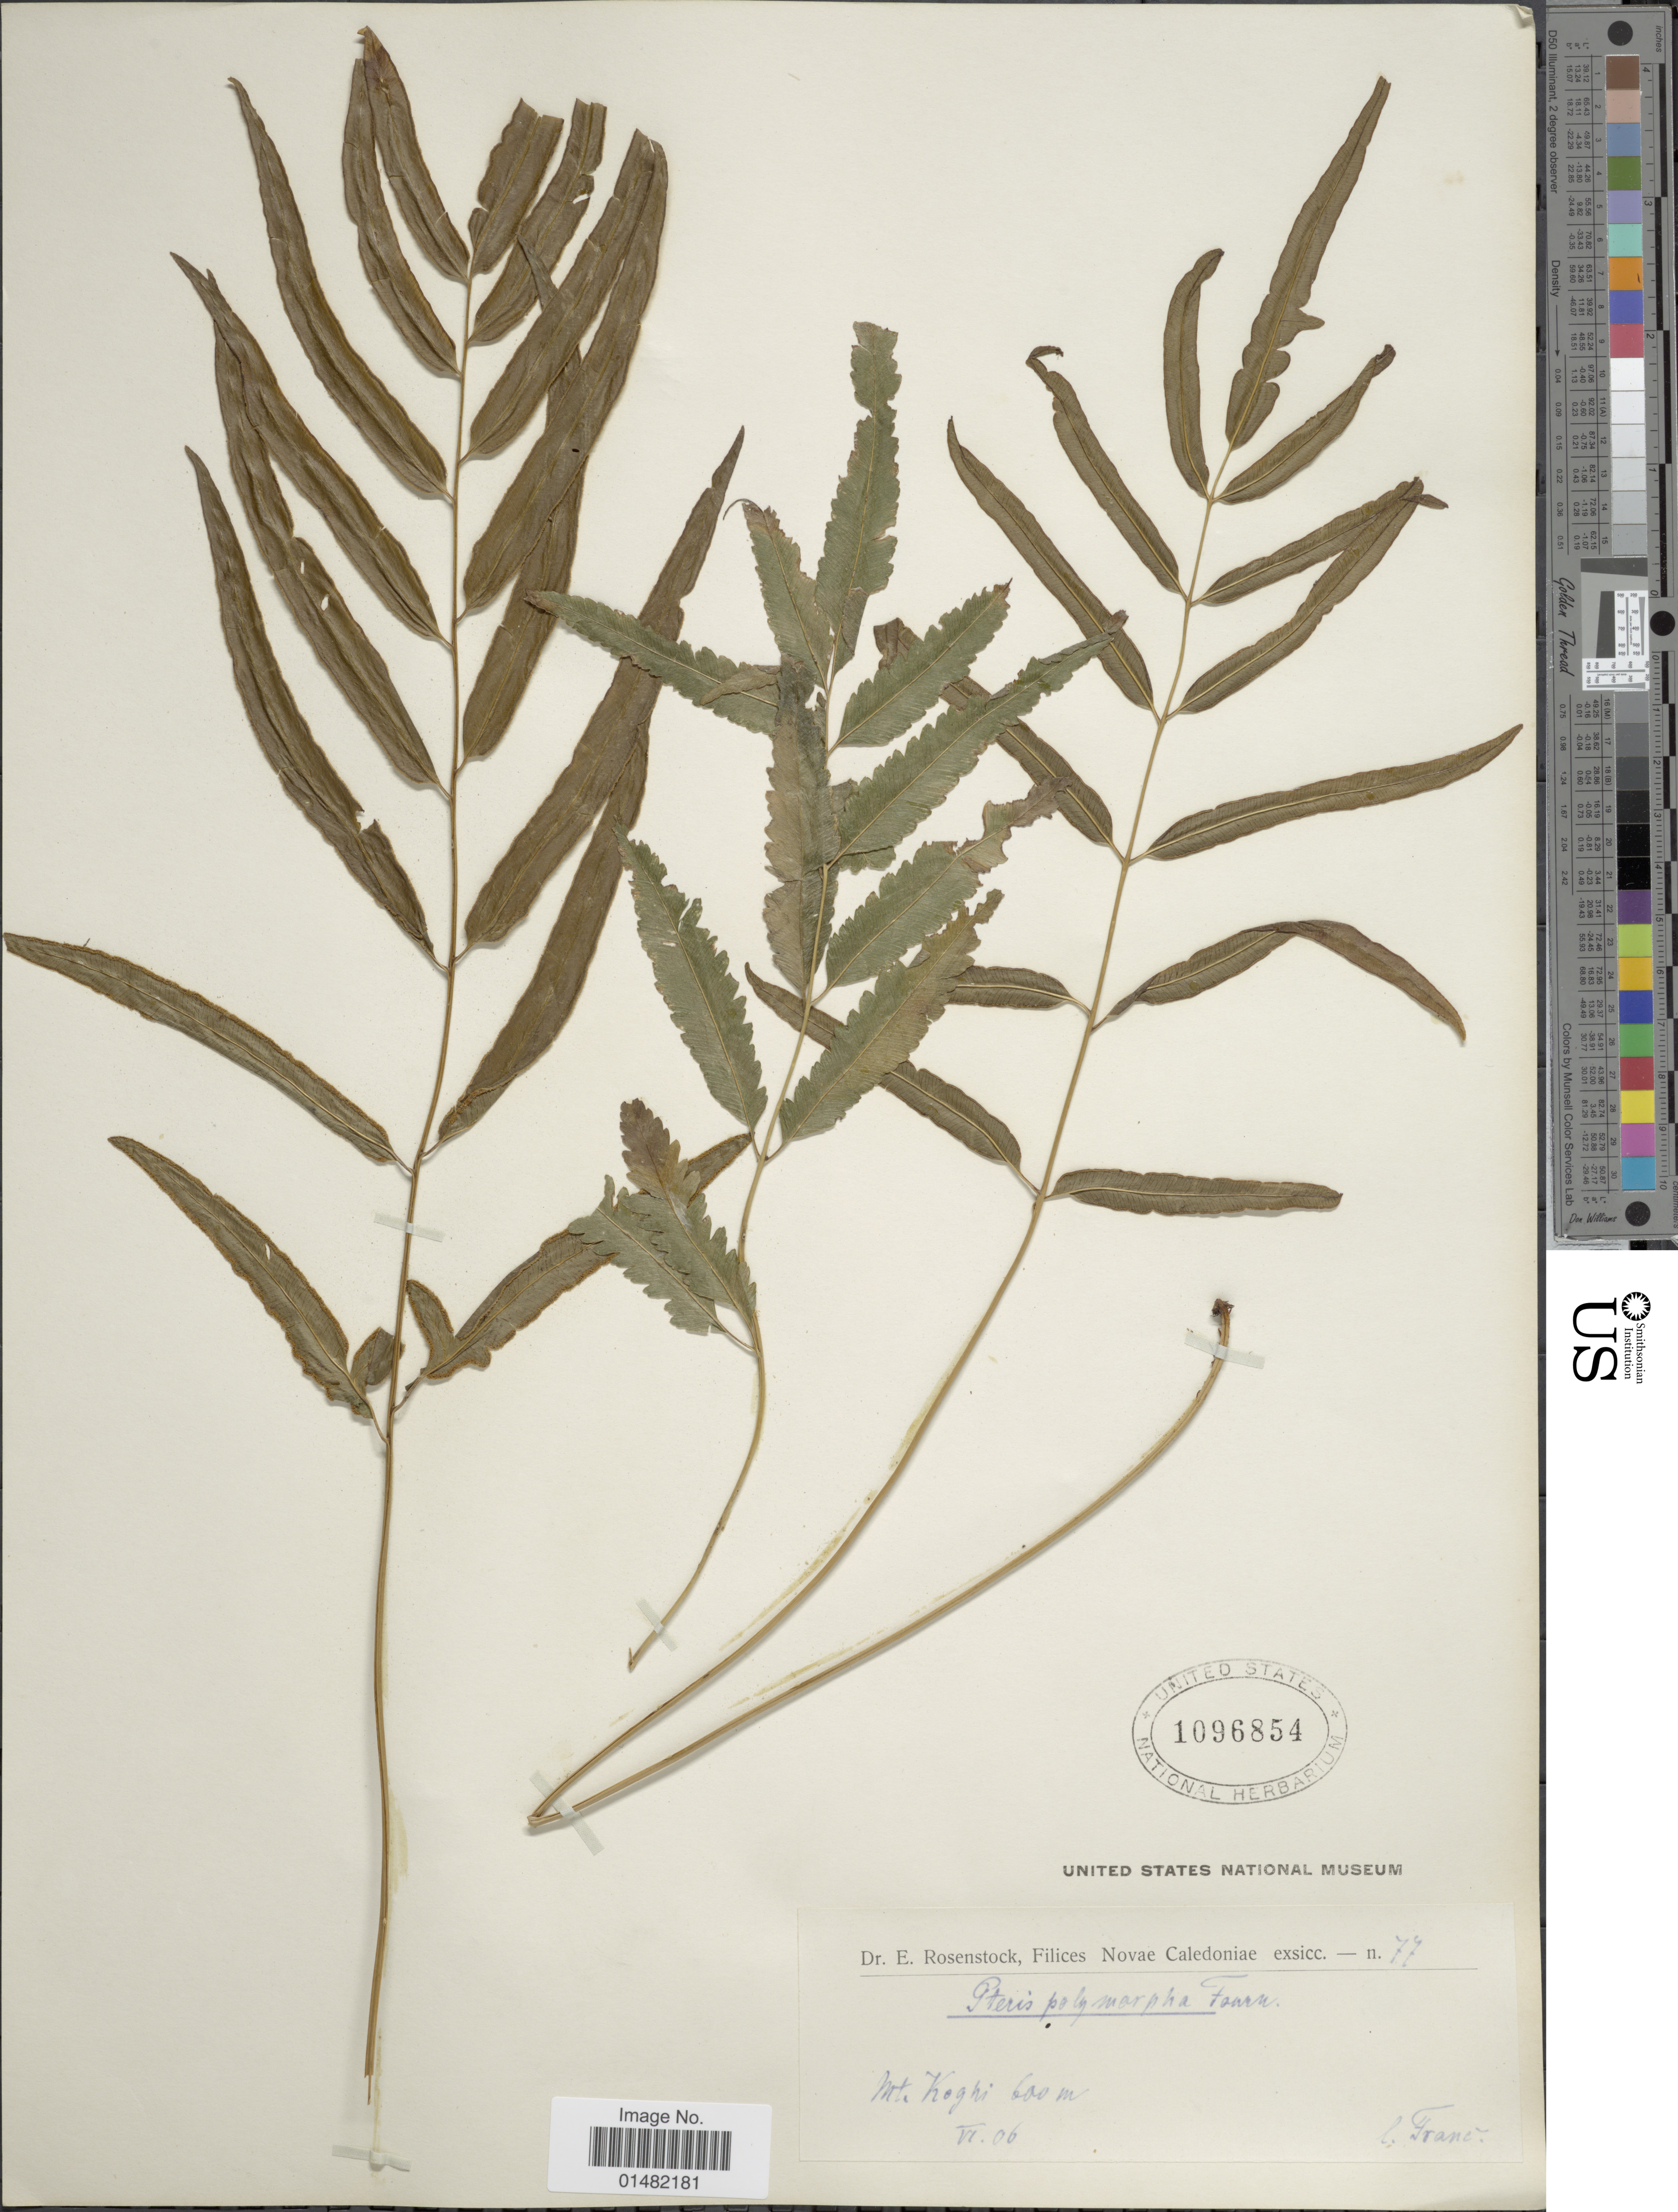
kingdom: Plantae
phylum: Tracheophyta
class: Polypodiopsida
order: Polypodiales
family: Pteridaceae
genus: Pteris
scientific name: Pteris balansae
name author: E. Fourn.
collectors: Franc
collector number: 77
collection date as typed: Transcribed d/m/y: /6/6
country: New Caledonia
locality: Mt. Koghi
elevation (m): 600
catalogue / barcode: US 1096854